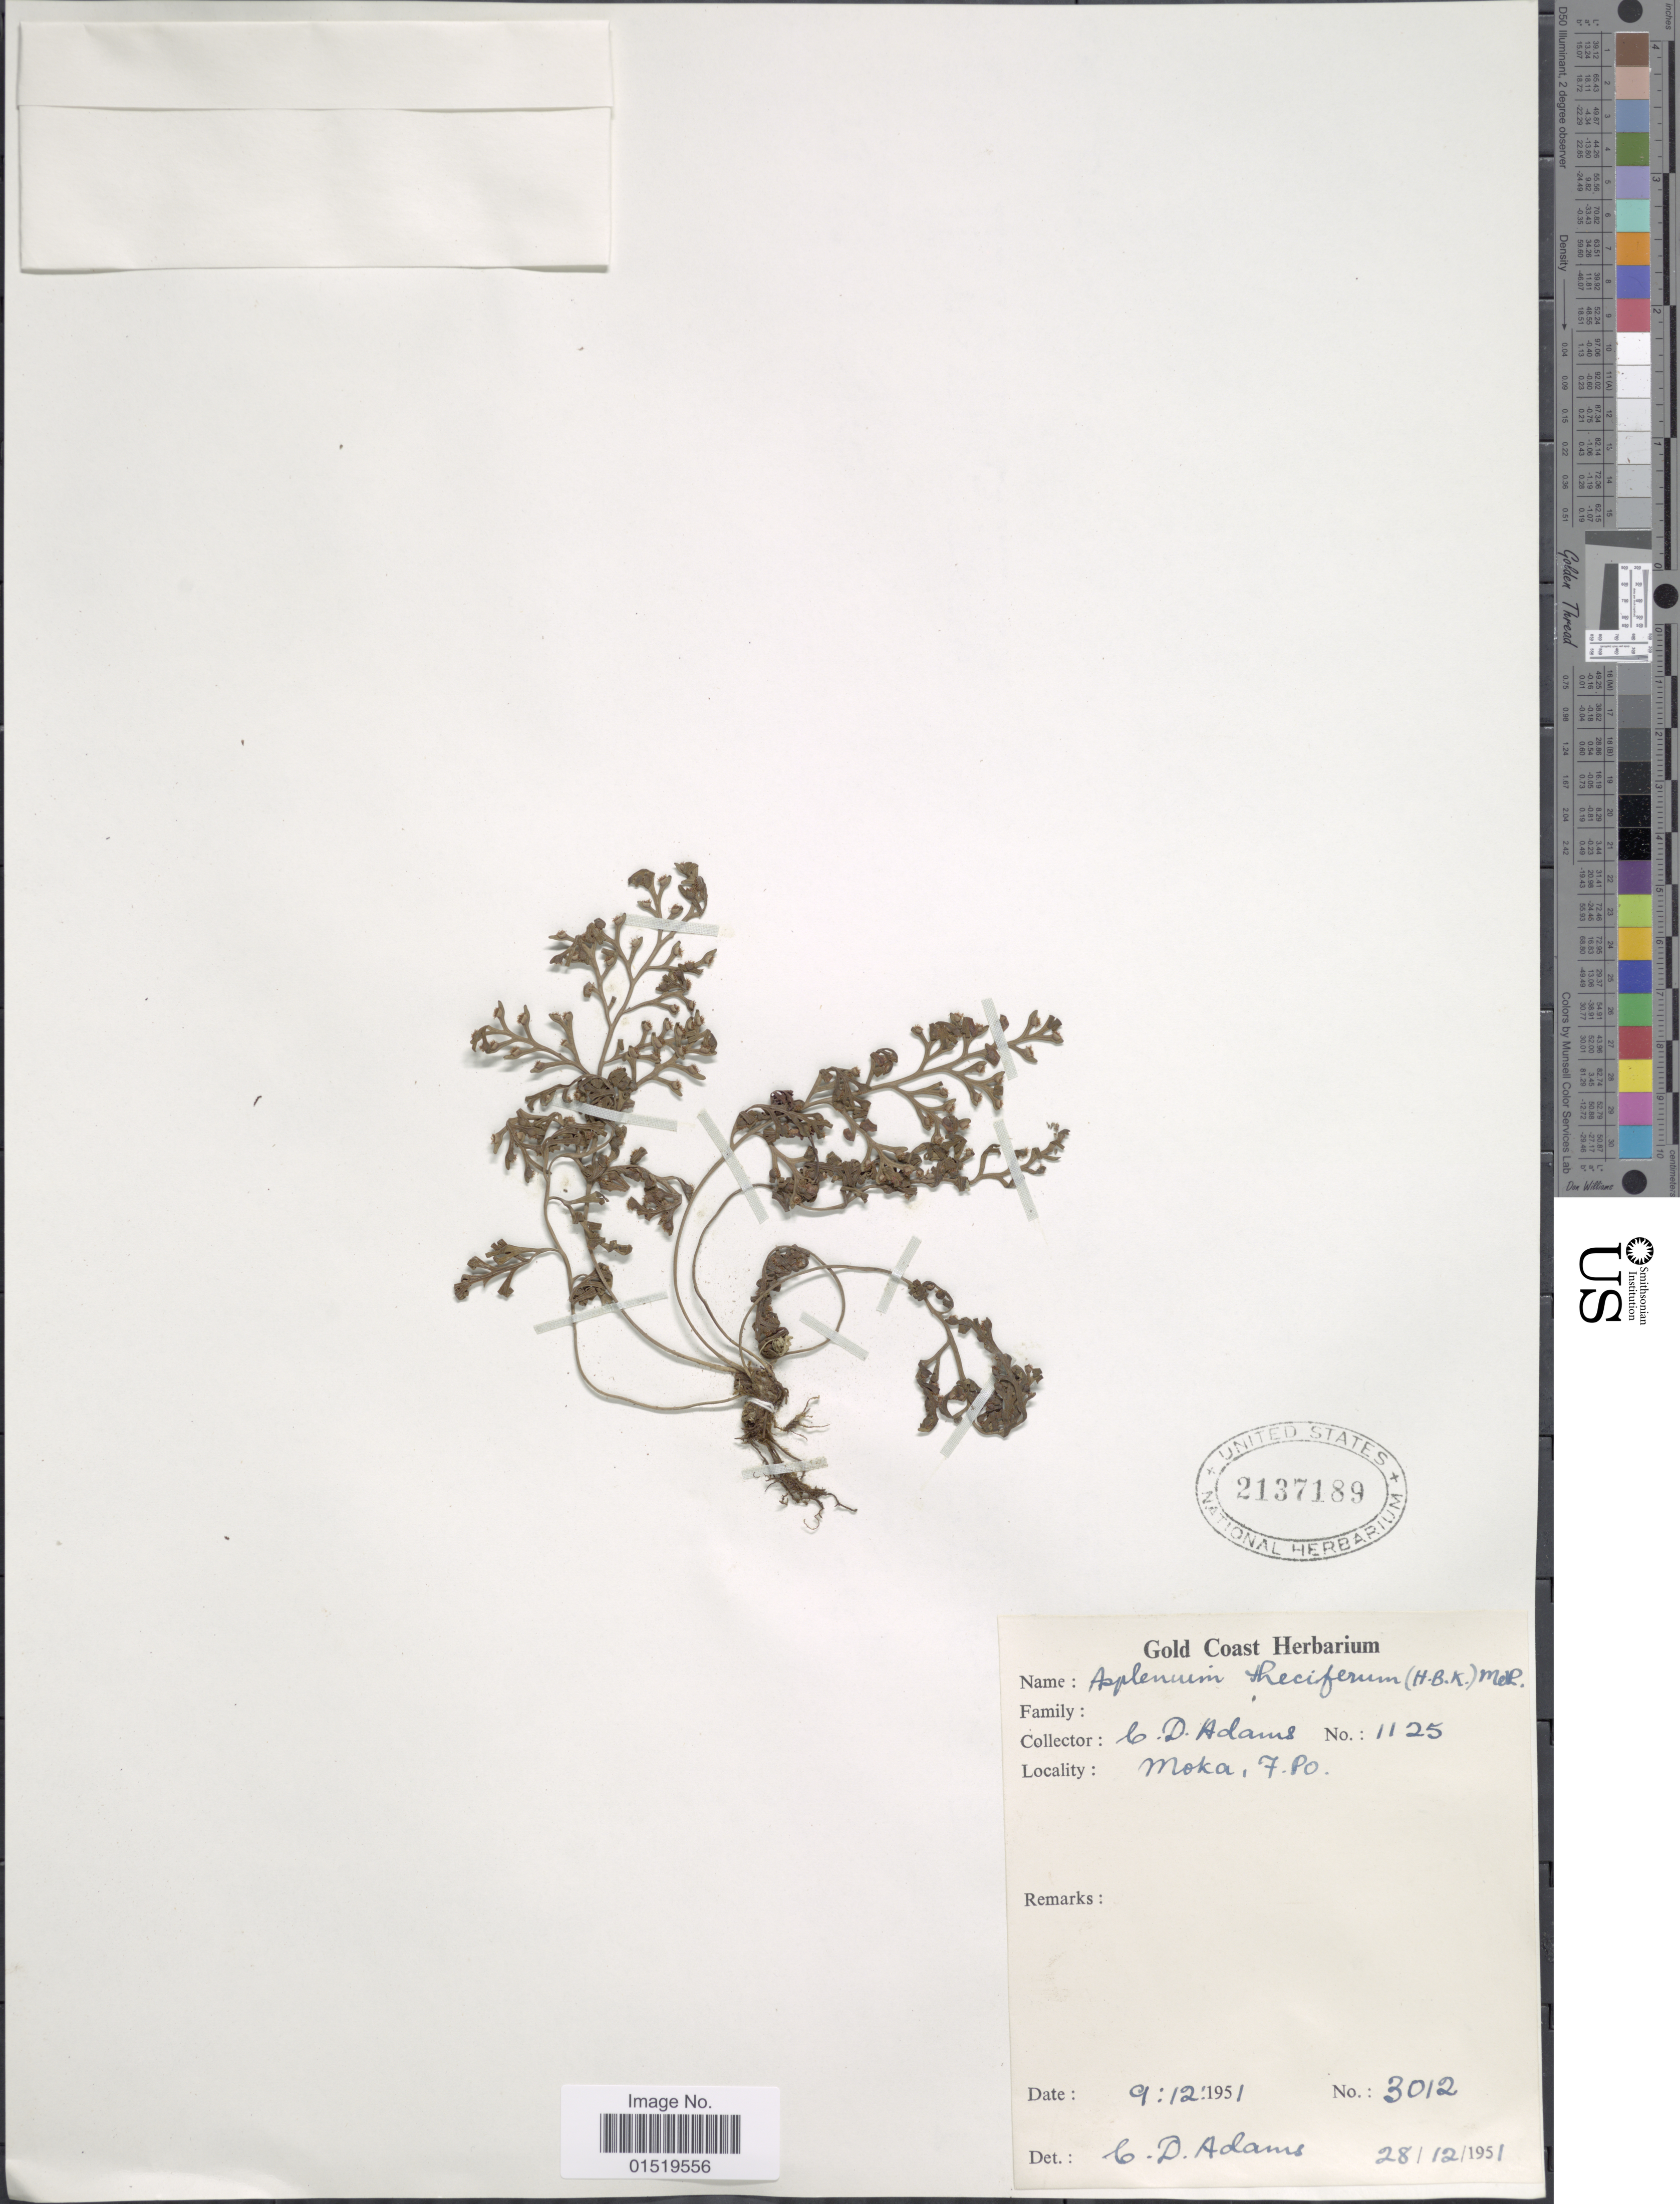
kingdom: Plantae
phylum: Tracheophyta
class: Polypodiopsida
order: Polypodiales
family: Aspleniaceae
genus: Asplenium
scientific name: Asplenium theciferum var. concinnum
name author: (Schrad.) Schelpe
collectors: C. D. Adams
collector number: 1125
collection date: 1951-12-09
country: Ghana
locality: Moka, F. Po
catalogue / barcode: US 2137189